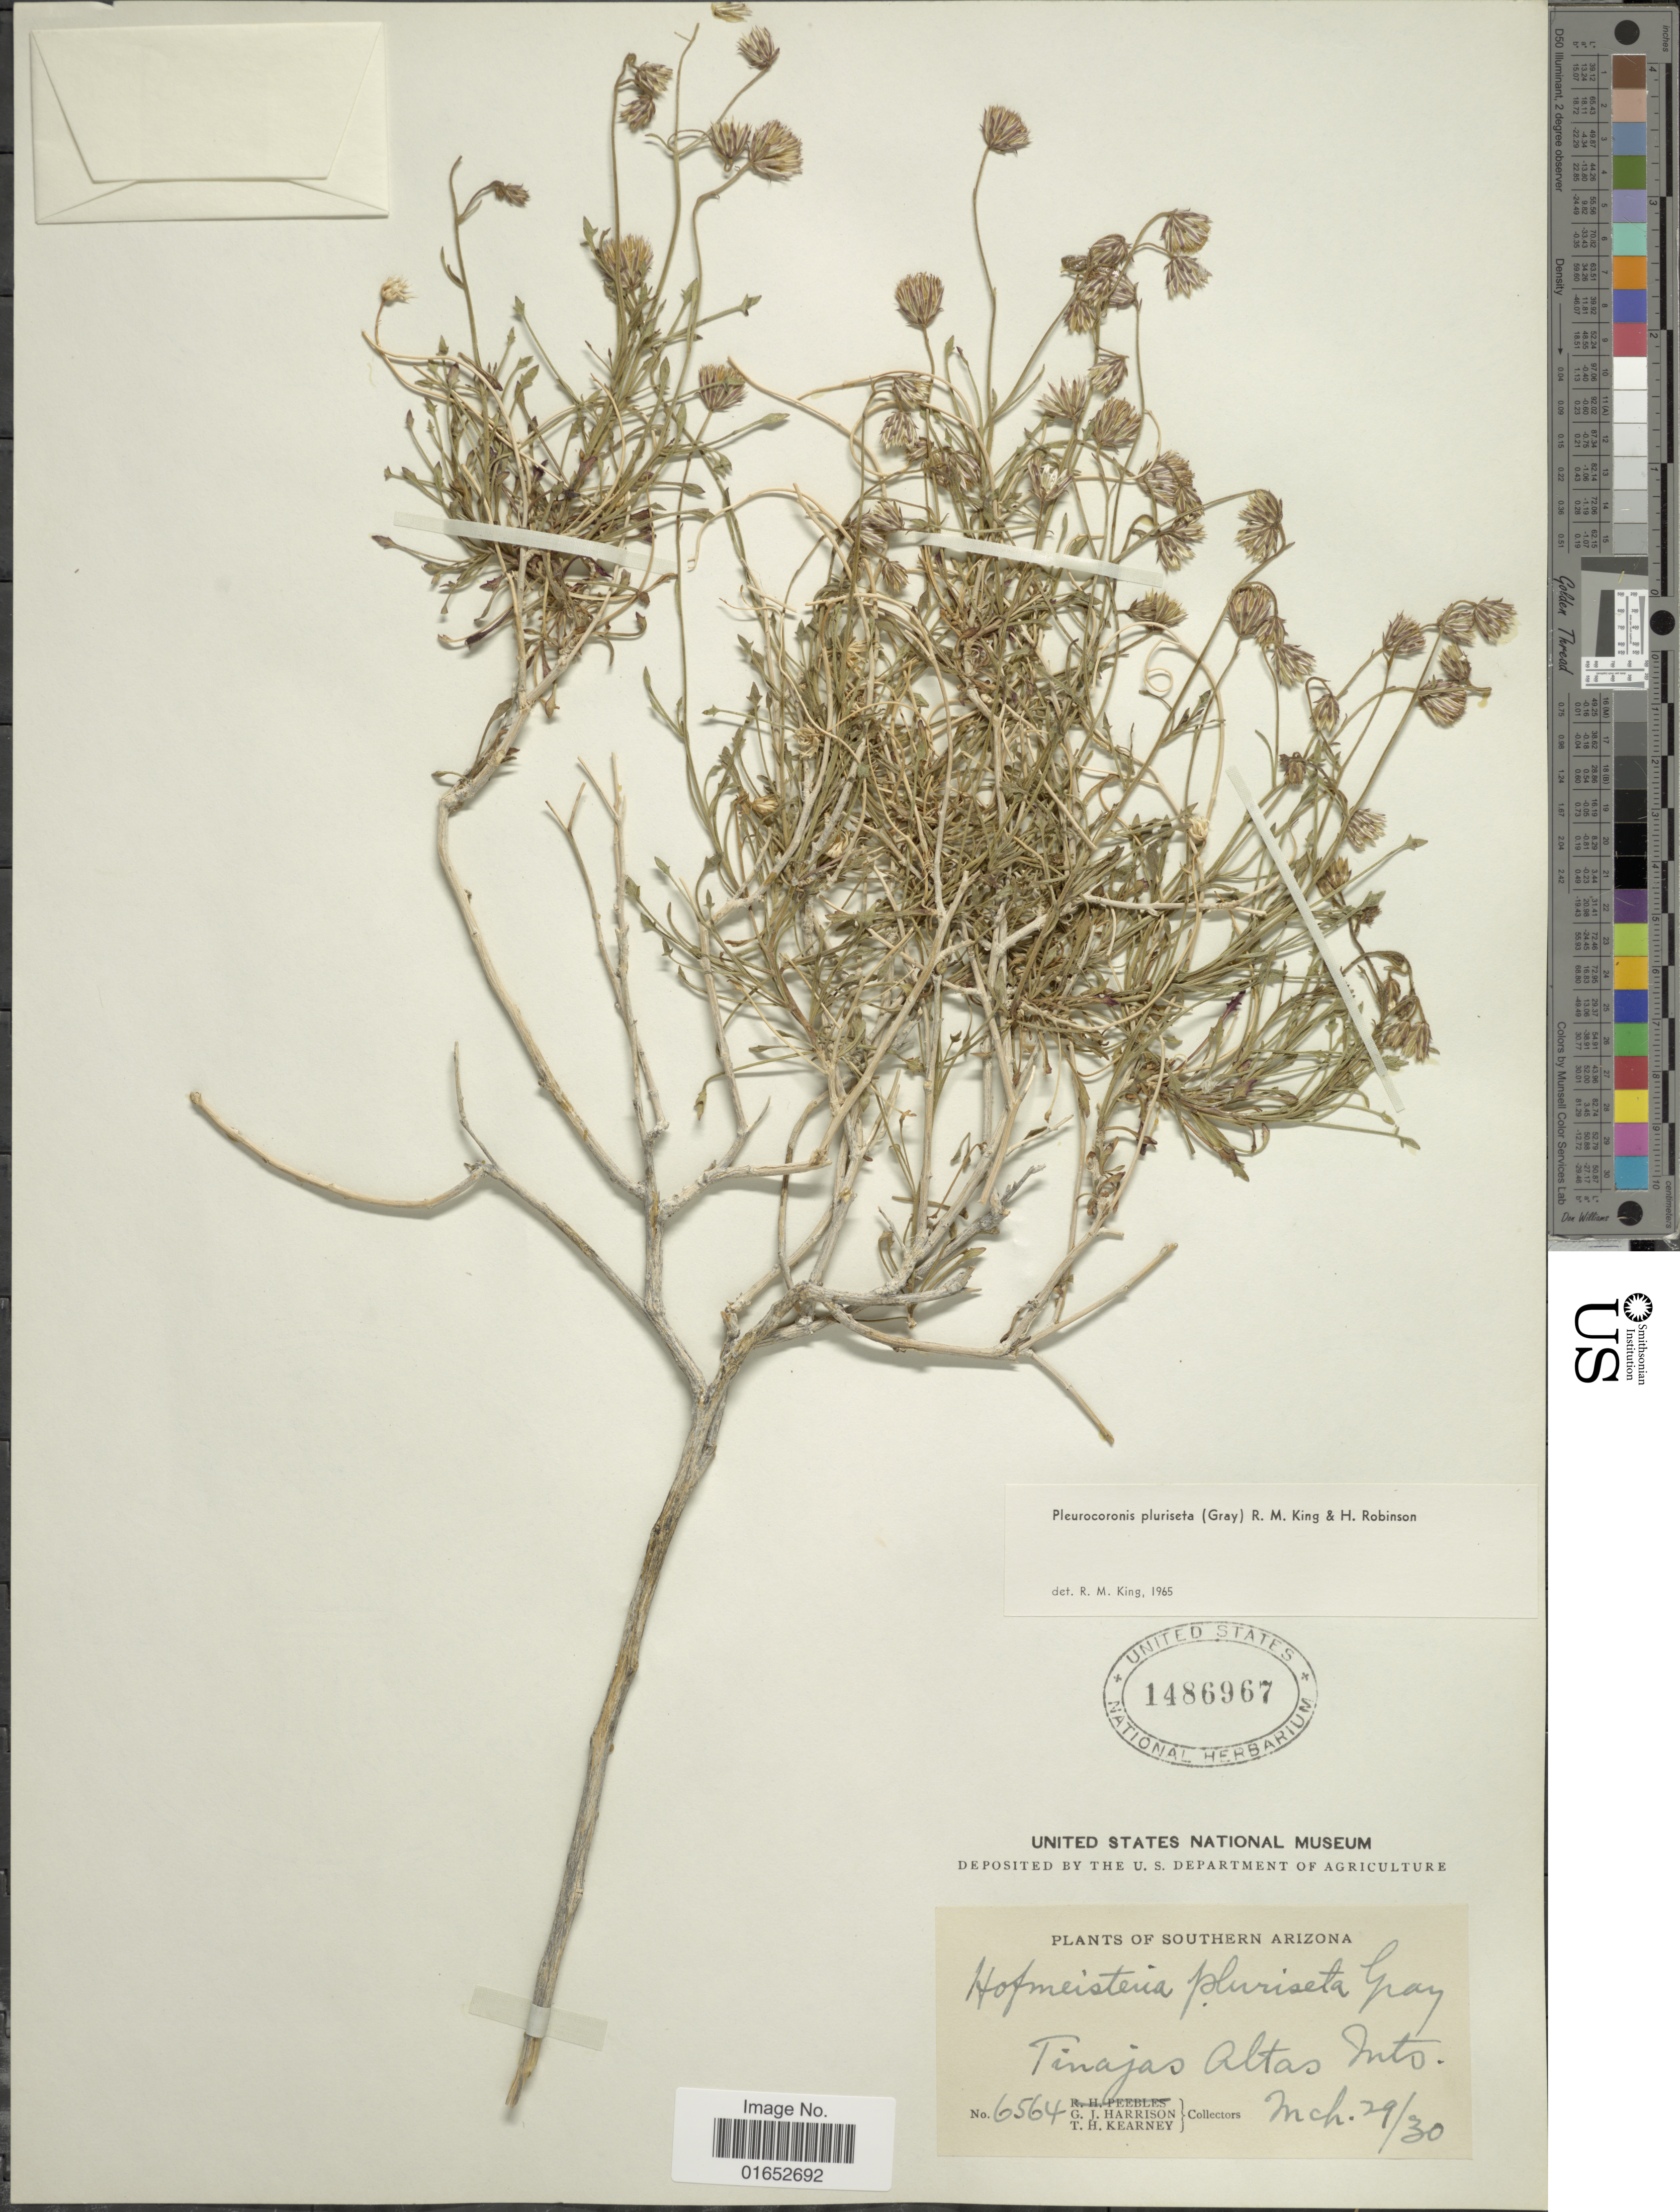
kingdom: Plantae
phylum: Tracheophyta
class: Magnoliopsida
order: Asterales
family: Asteraceae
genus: Pleurocoronis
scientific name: Pleurocoronis pluriseta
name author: (A. Gray) R.M. King & H. Rob.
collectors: G. J. Harrison & T. H. Kearney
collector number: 6564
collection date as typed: Transcribed d/m/y: 29/3/30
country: United States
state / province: Arizona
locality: Southern Arizona, tinjas Altas Mys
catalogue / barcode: US 1486967